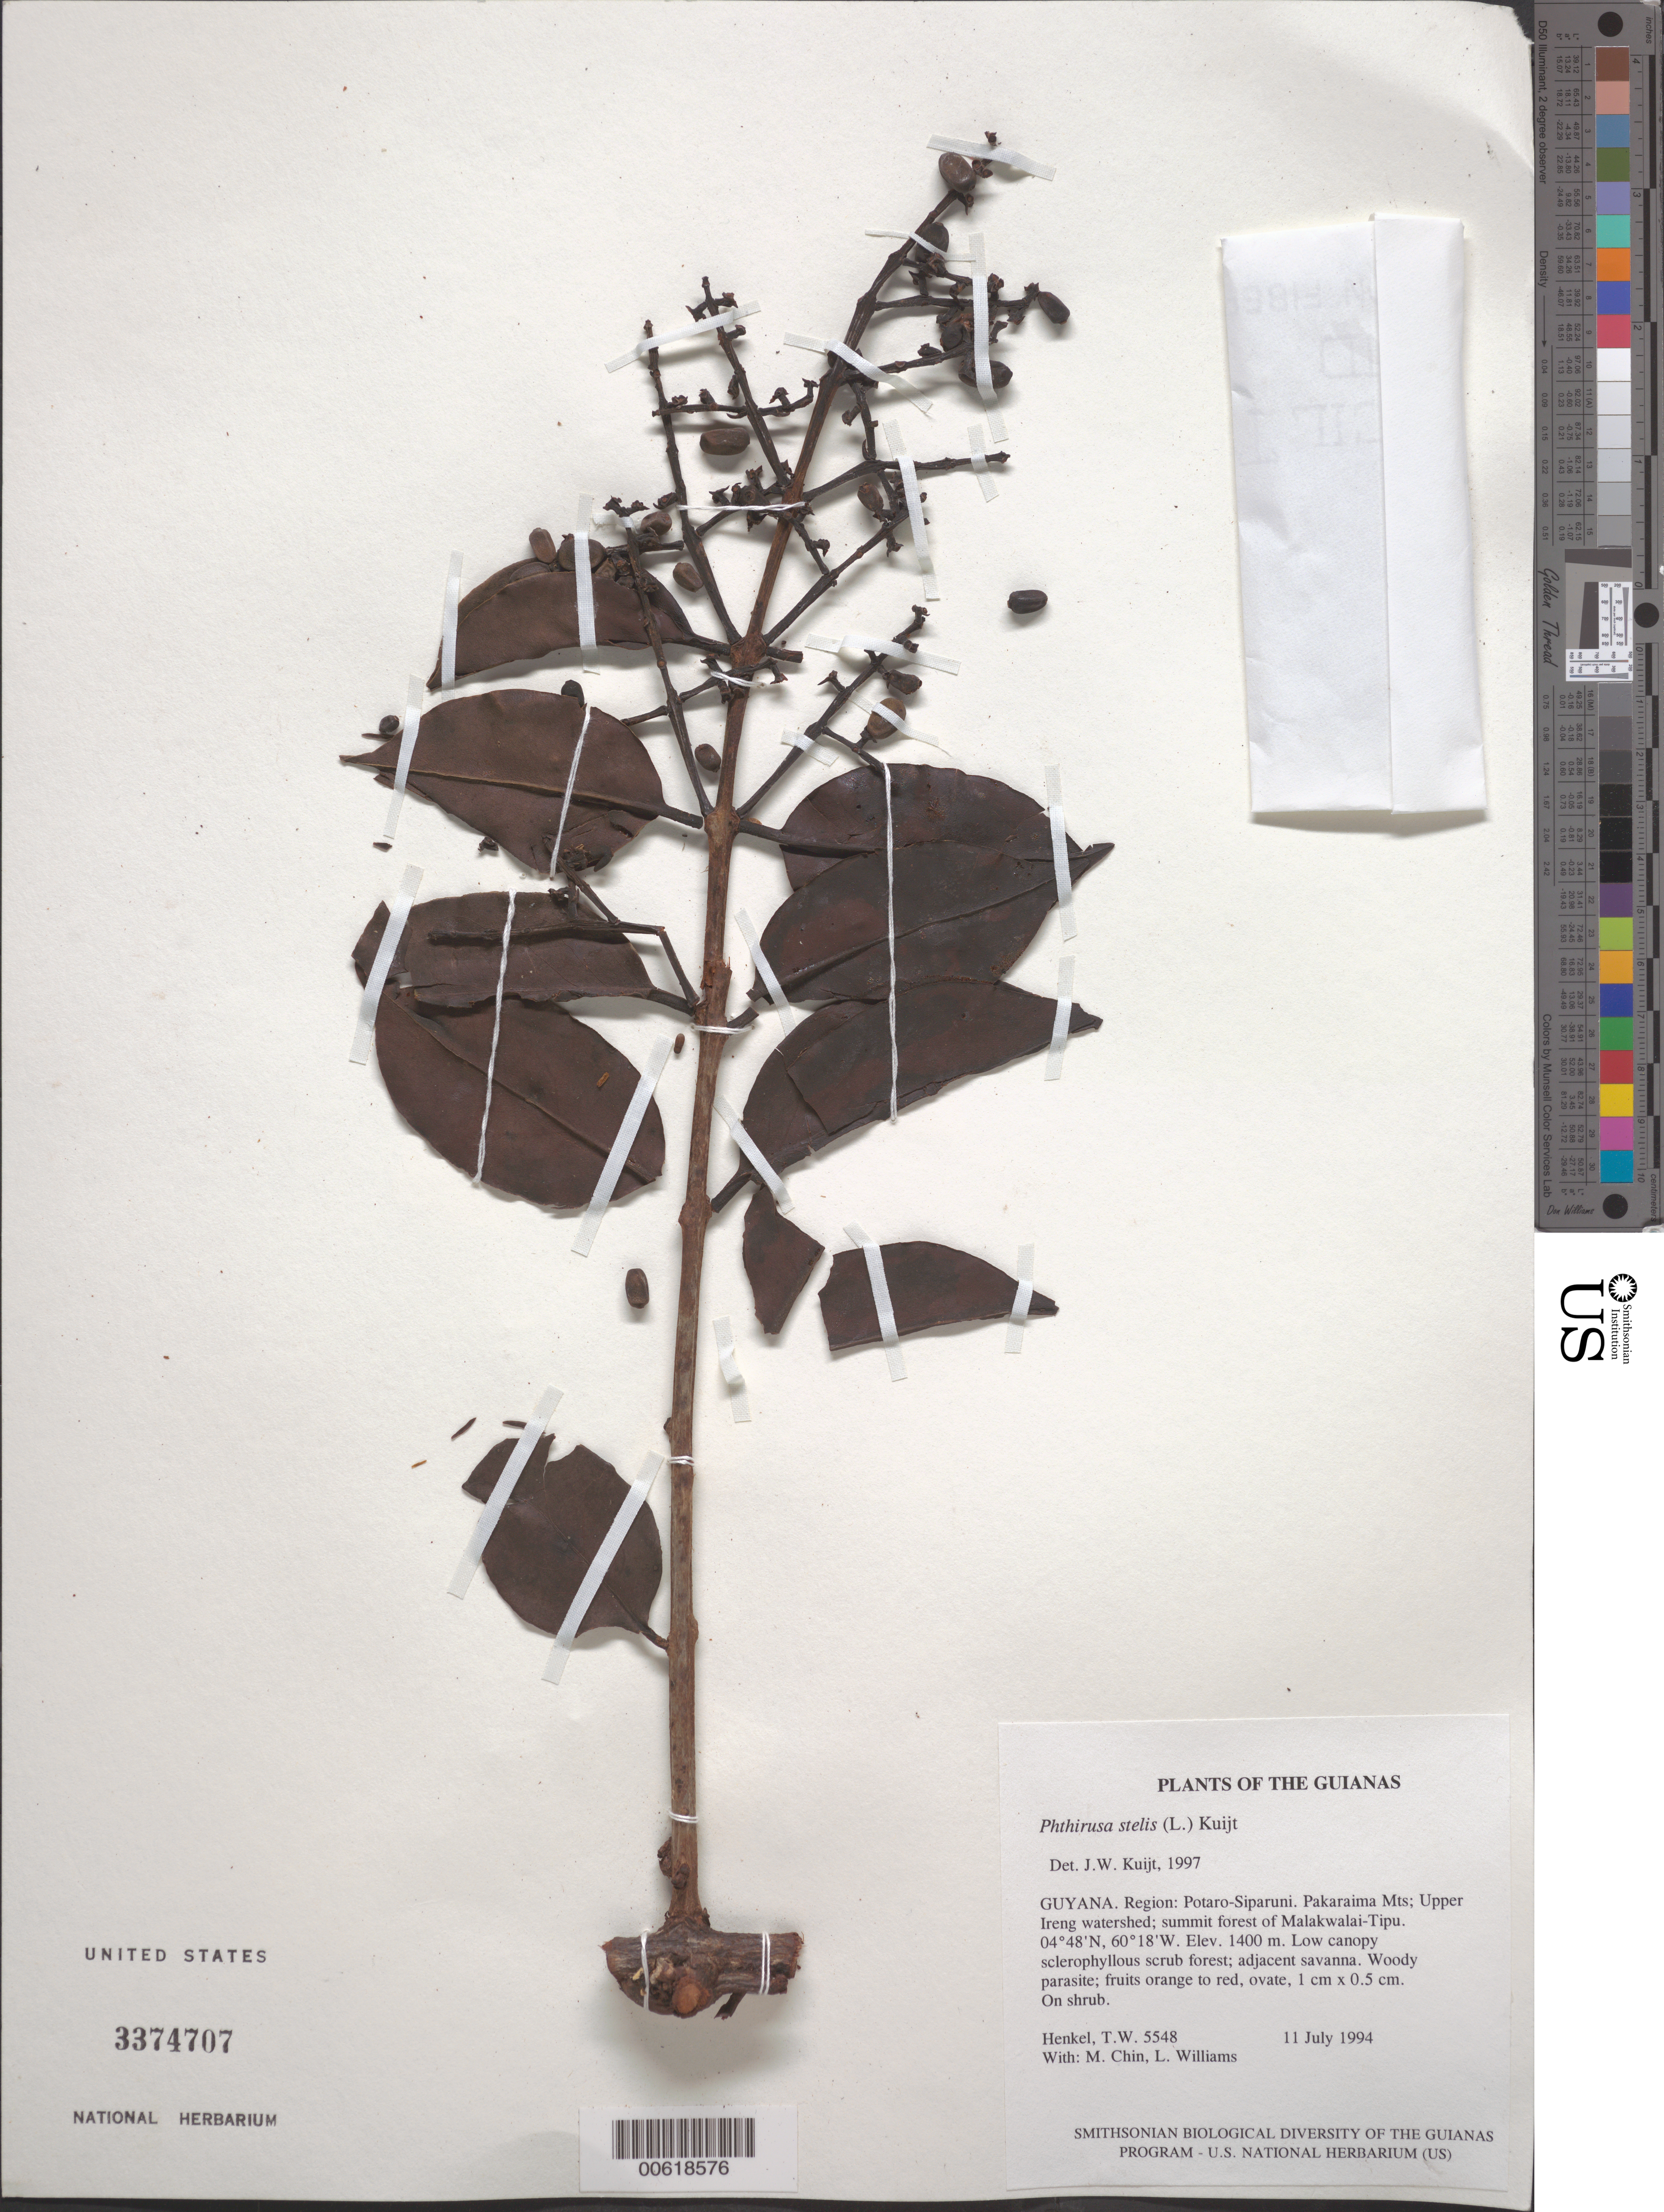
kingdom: Plantae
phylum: Tracheophyta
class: Magnoliopsida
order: Santalales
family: Loranthaceae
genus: Phthirusa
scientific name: Phthirusa stelis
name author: (L.) Kuijt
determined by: Kuijt, Job, (CANADA)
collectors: T. Henkel, M. Chin & L. Williams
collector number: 5548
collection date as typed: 11 July 1994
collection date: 1994-07-11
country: Guyana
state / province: Potaro-Siparuni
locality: Pakaraima Mts; Upper Ireng watershed; summit forest of Malakwalai-Tipu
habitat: Low canopy sclerophyllous scrub forest; adjacent savanna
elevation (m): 1400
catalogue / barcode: US 3374707